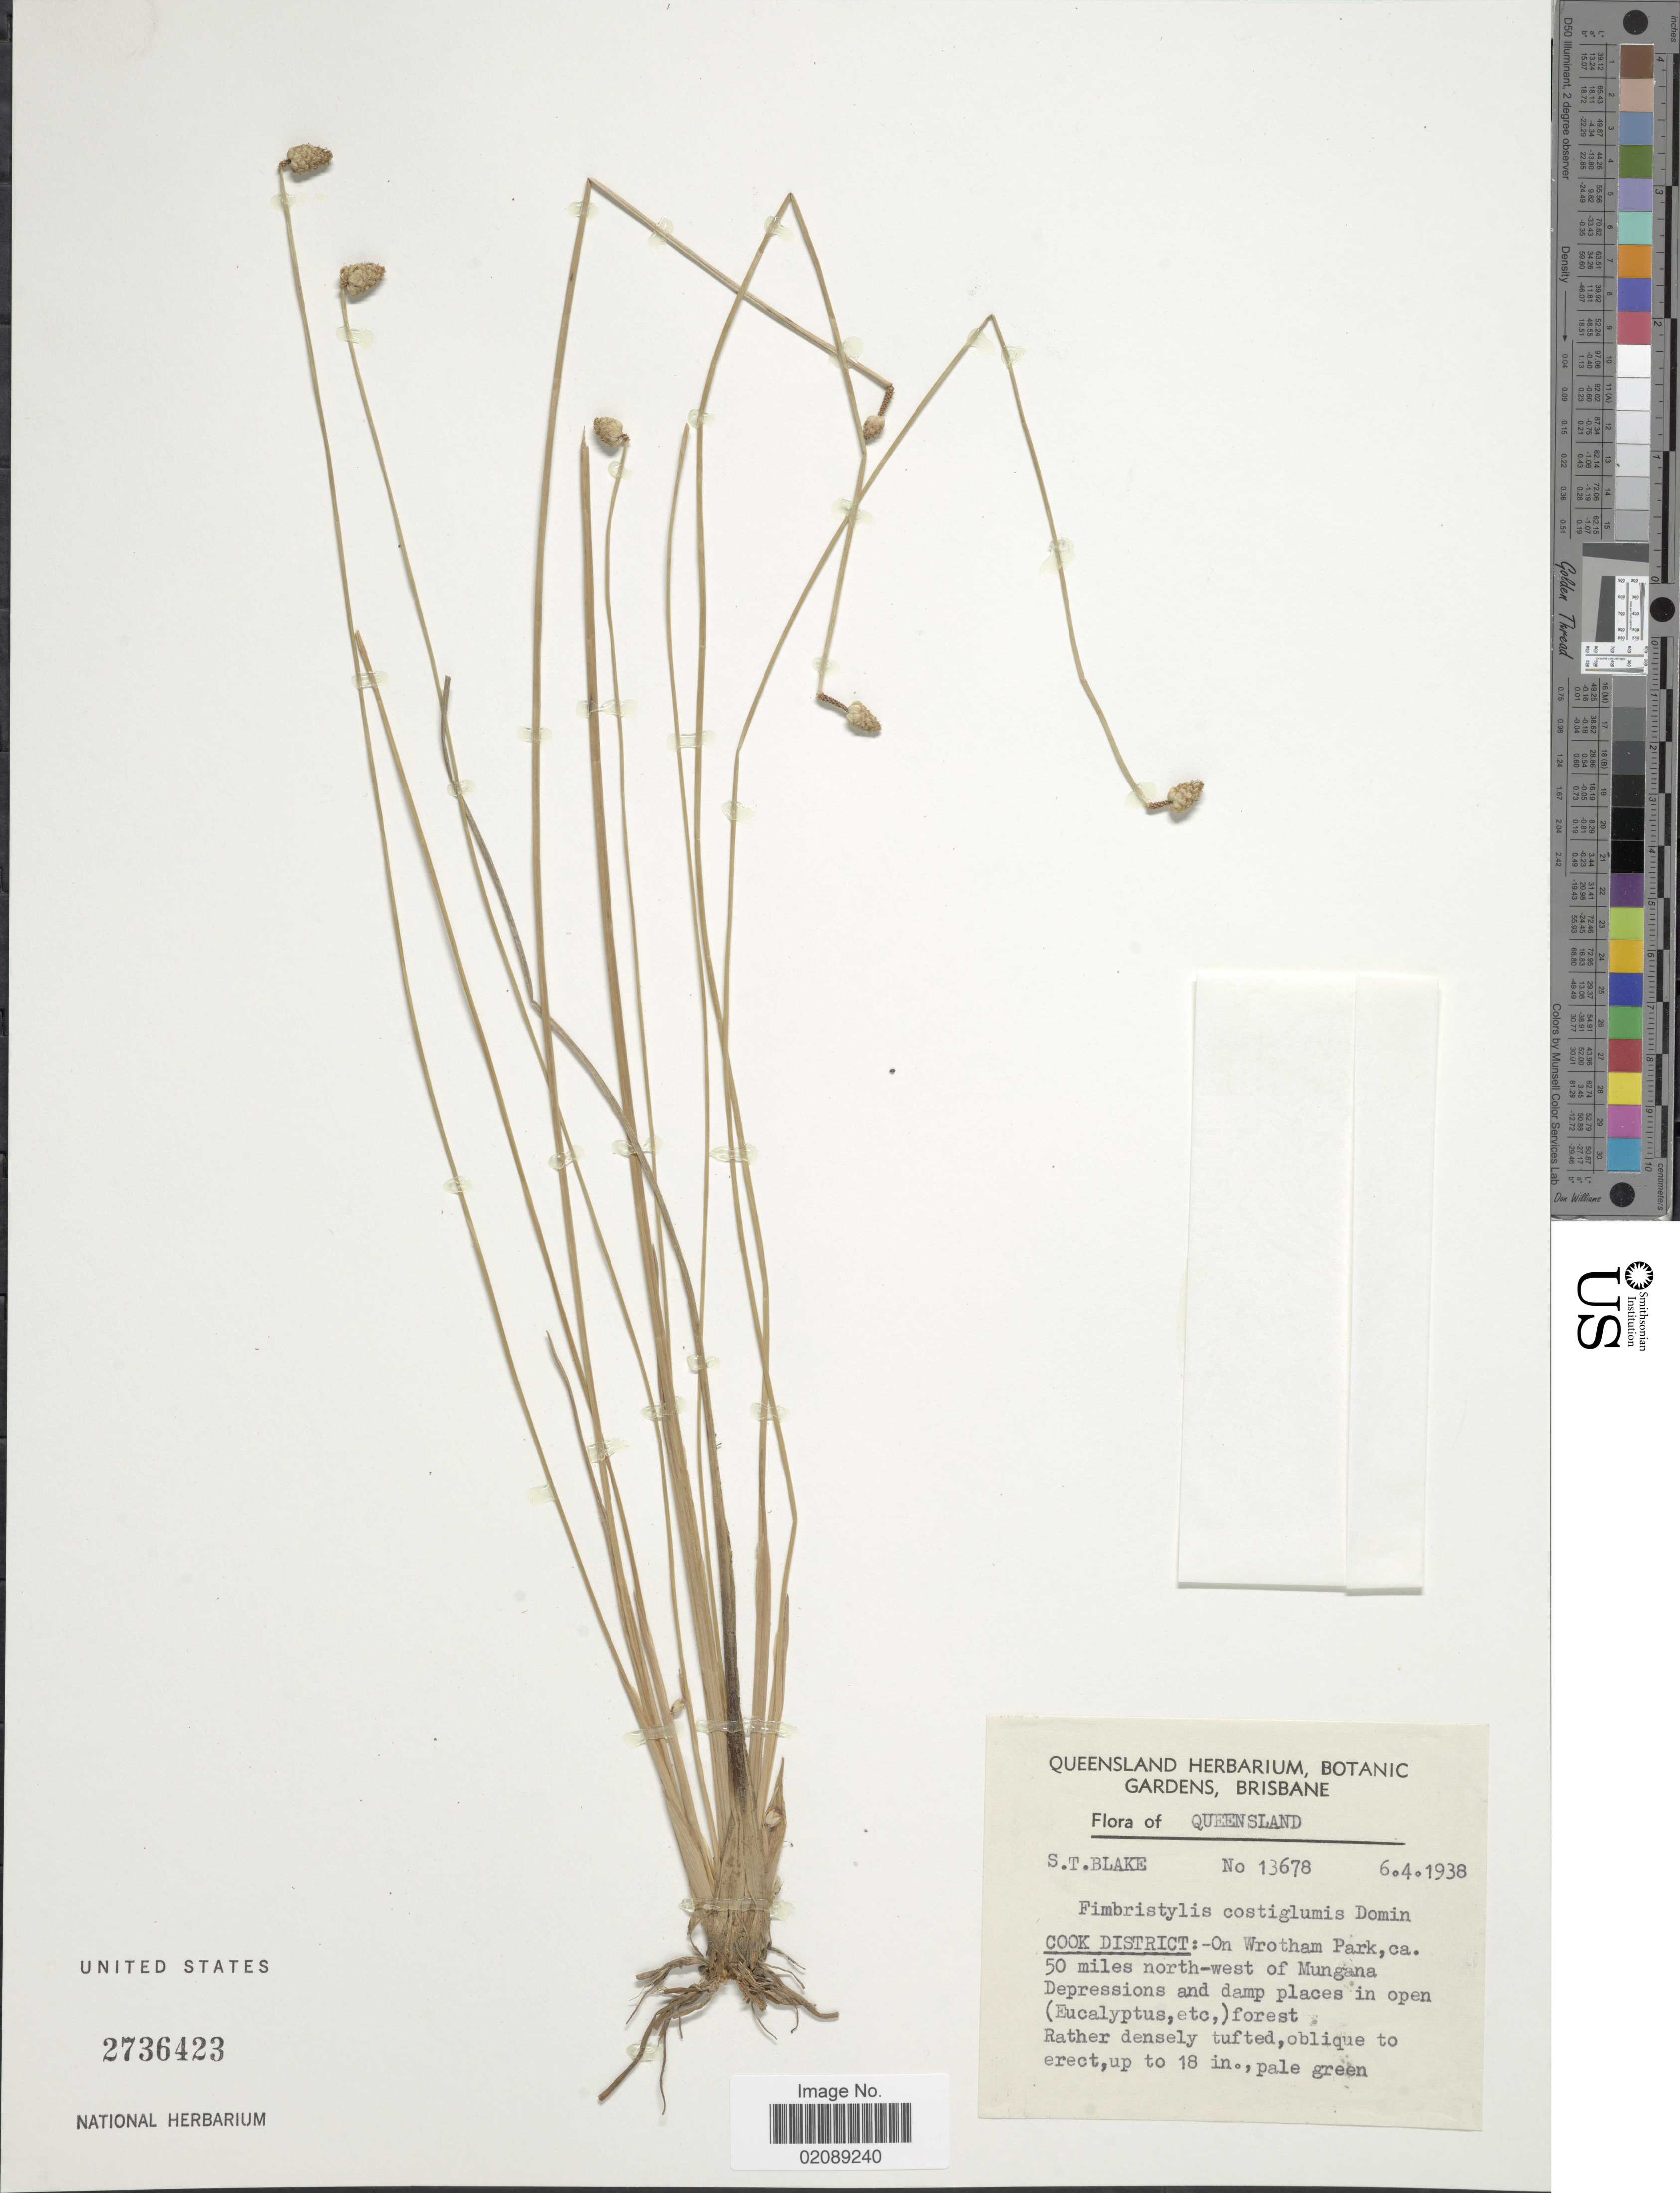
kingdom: Plantae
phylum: Tracheophyta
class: Liliopsida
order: Poales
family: Cyperaceae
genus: Fimbristylis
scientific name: Fimbristylis costiglumis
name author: Domin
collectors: S. T. Blake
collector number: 13678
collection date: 1938-04-06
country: Australia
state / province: Queensland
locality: Cook District: -On Wrotham Park, ca. 50 miles north-west of Mungana Depressions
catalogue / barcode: US 2736423